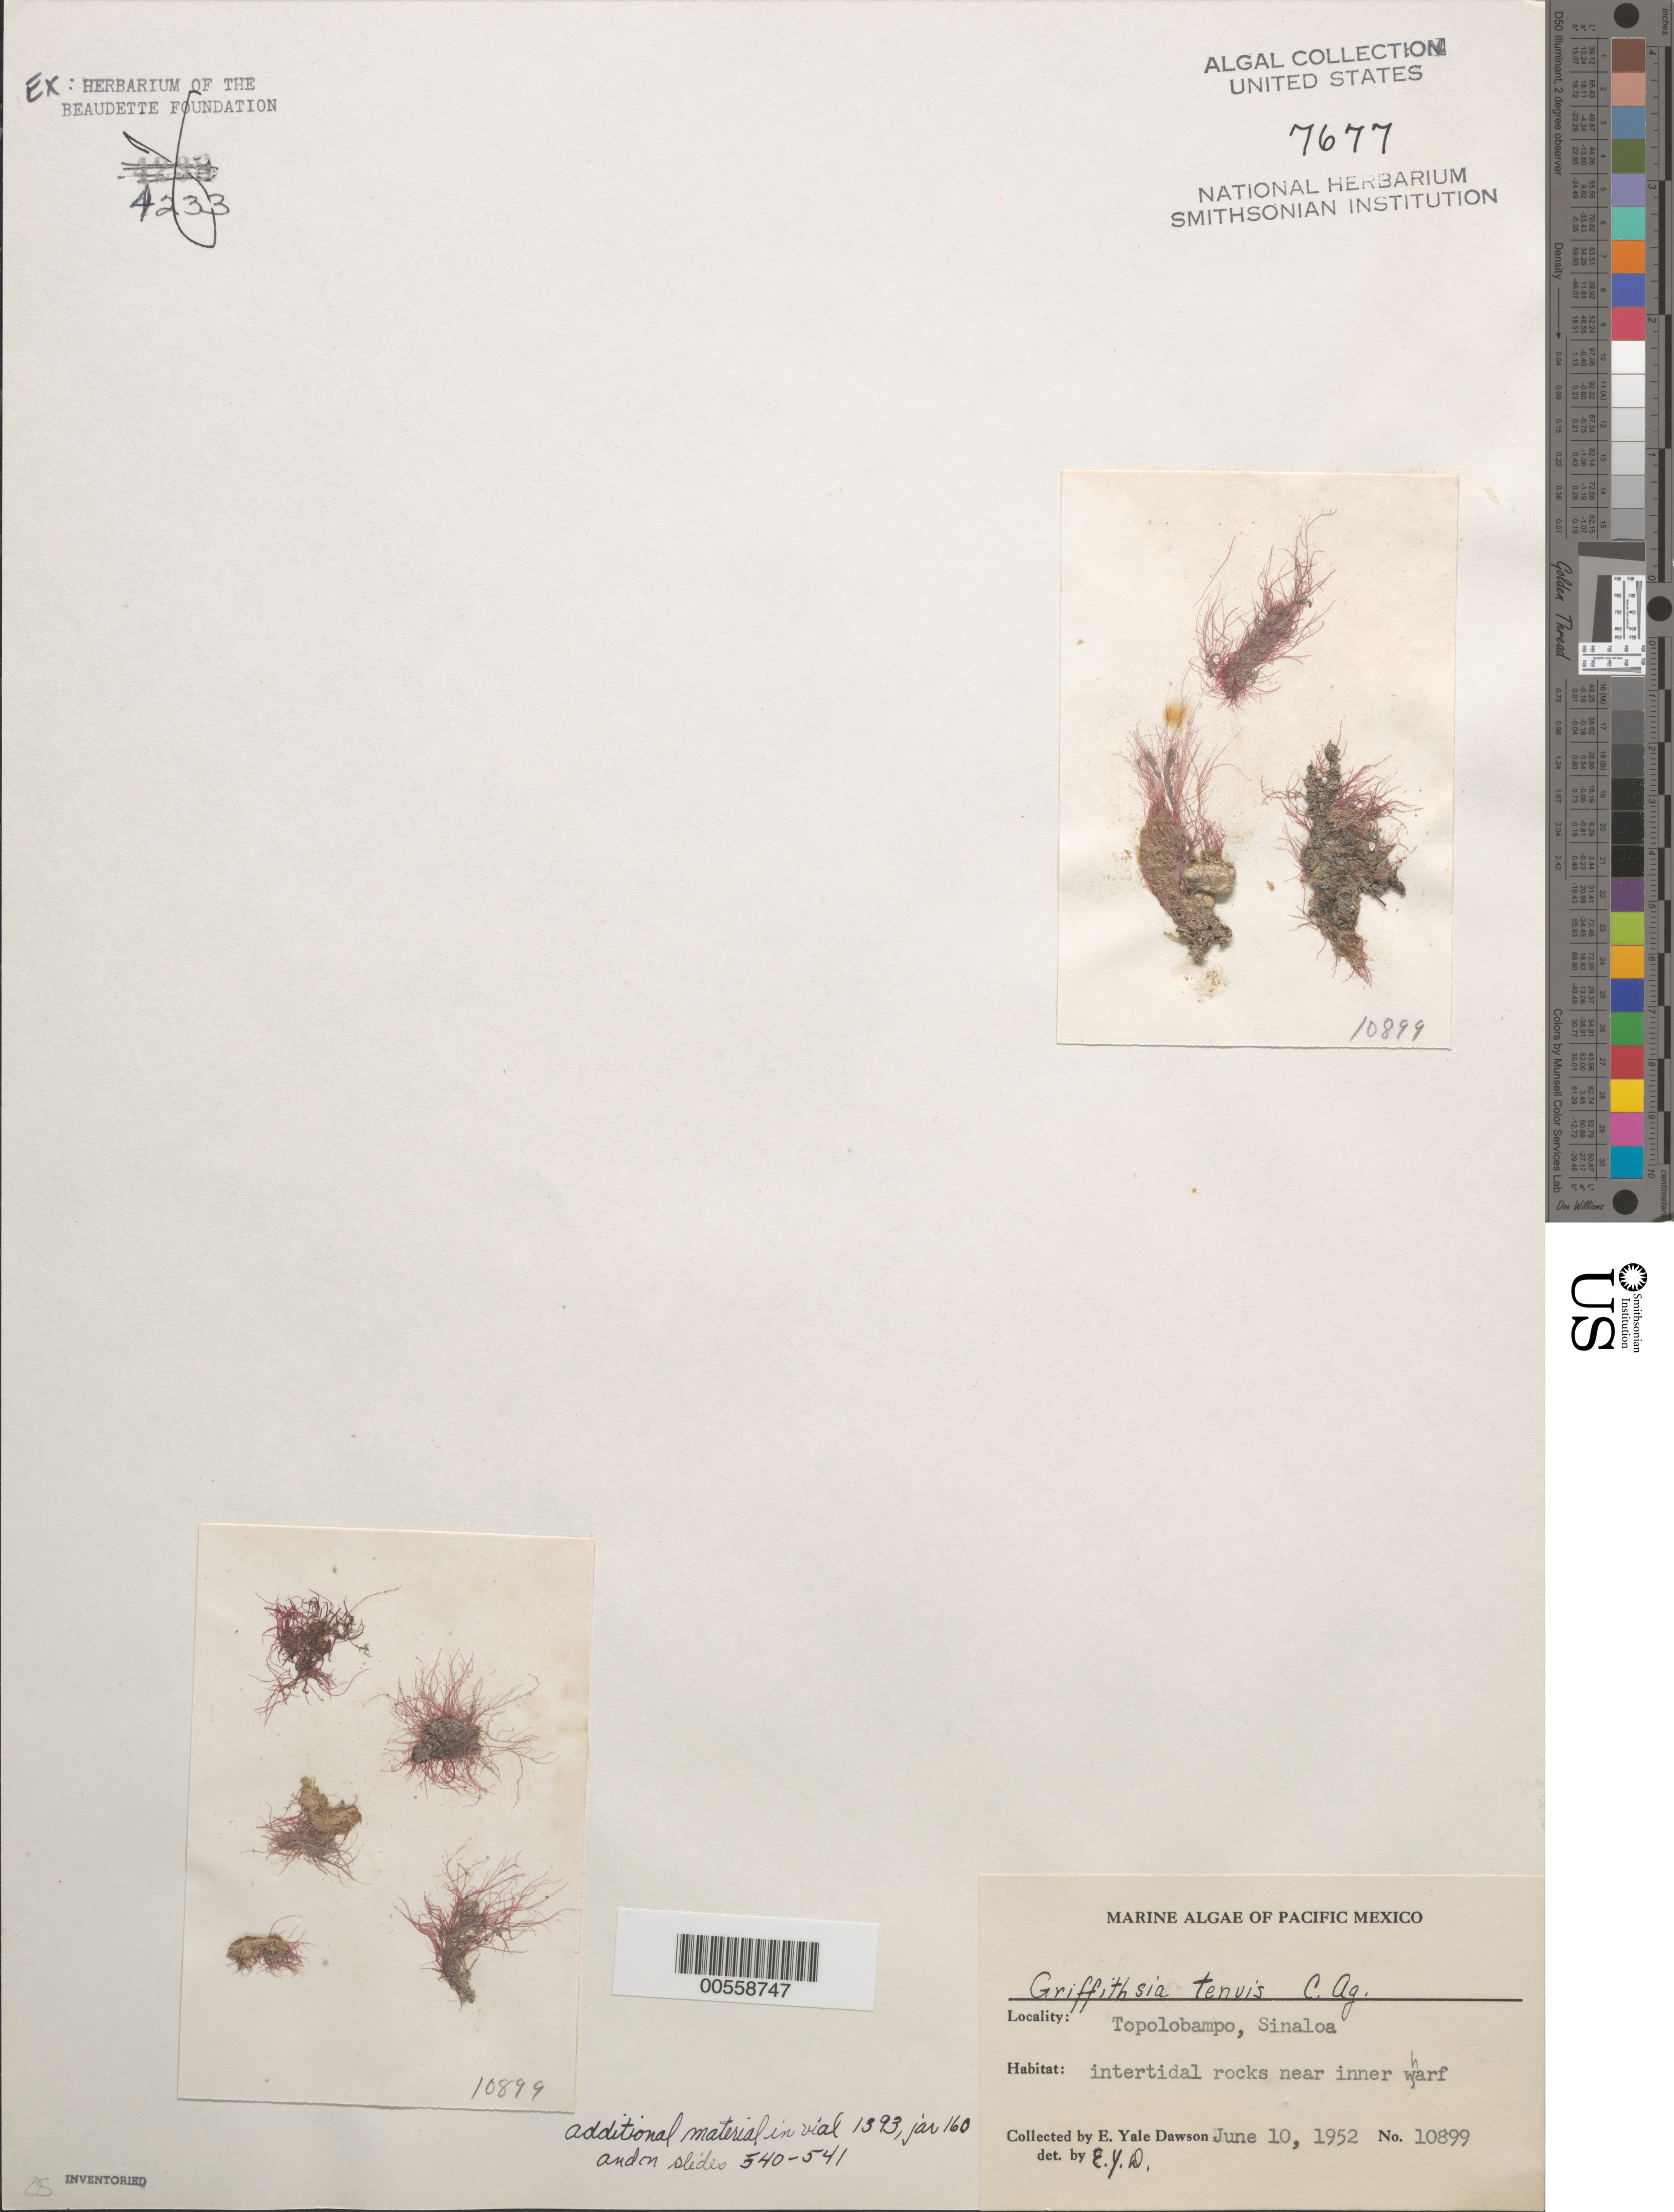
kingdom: Plantae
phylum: Rhodophyta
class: Florideophyceae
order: Ceramiales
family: Wrangeliaceae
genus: Anotrichium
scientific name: Anotrichium tenue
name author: (C. Agardh) Nägeli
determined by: Algae name updating Project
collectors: E. Y. Dawson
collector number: EYD 10899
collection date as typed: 10 Jun 1952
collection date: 1952-06-10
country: Mexico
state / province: Sinaloa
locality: Topolobampo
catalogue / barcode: US 7677